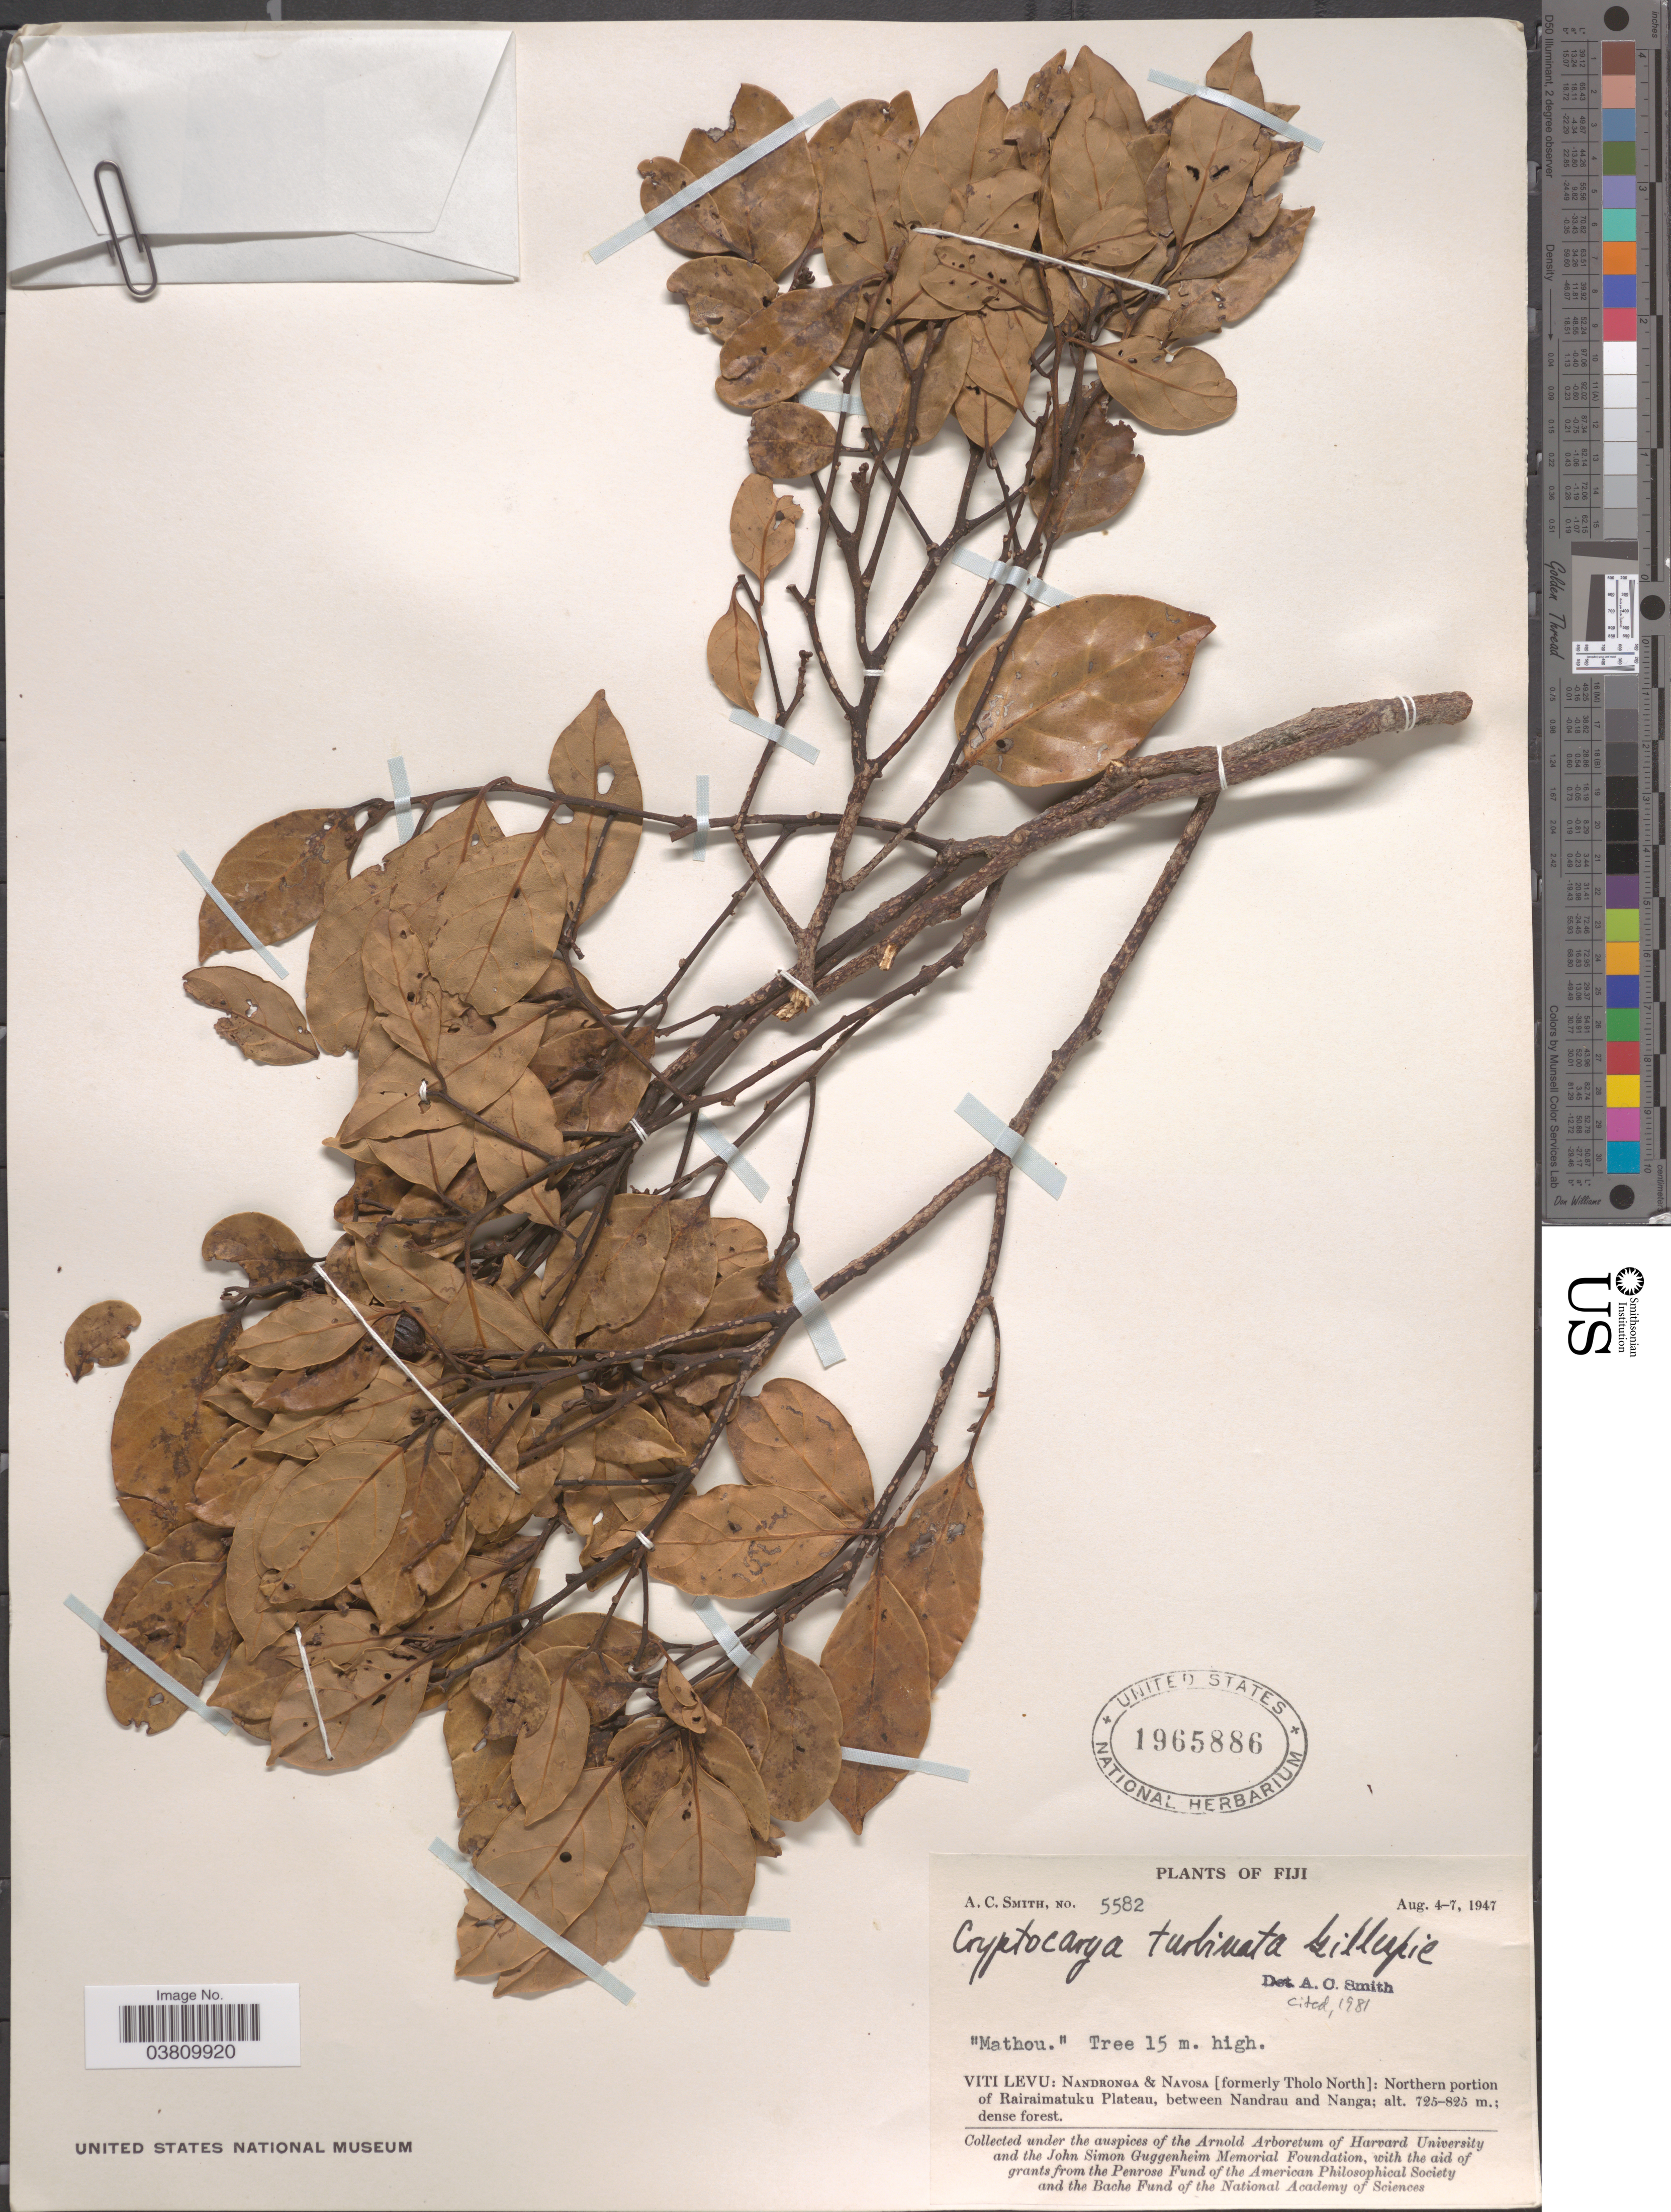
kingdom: Plantae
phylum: Tracheophyta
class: Magnoliopsida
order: Laurales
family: Lauraceae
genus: Cryptocarya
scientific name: Cryptocarya turbinata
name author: Gillespie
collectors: A. C. Smith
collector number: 5582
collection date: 1947-08-04/1947-08-07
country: Fiji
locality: Viti Levu: Nandronga & Navosa [ formerly Tholo North]: Northen portion of rairaimatuku Plateau, between Nandrau and Nangra.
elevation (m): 725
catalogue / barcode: US 1965886